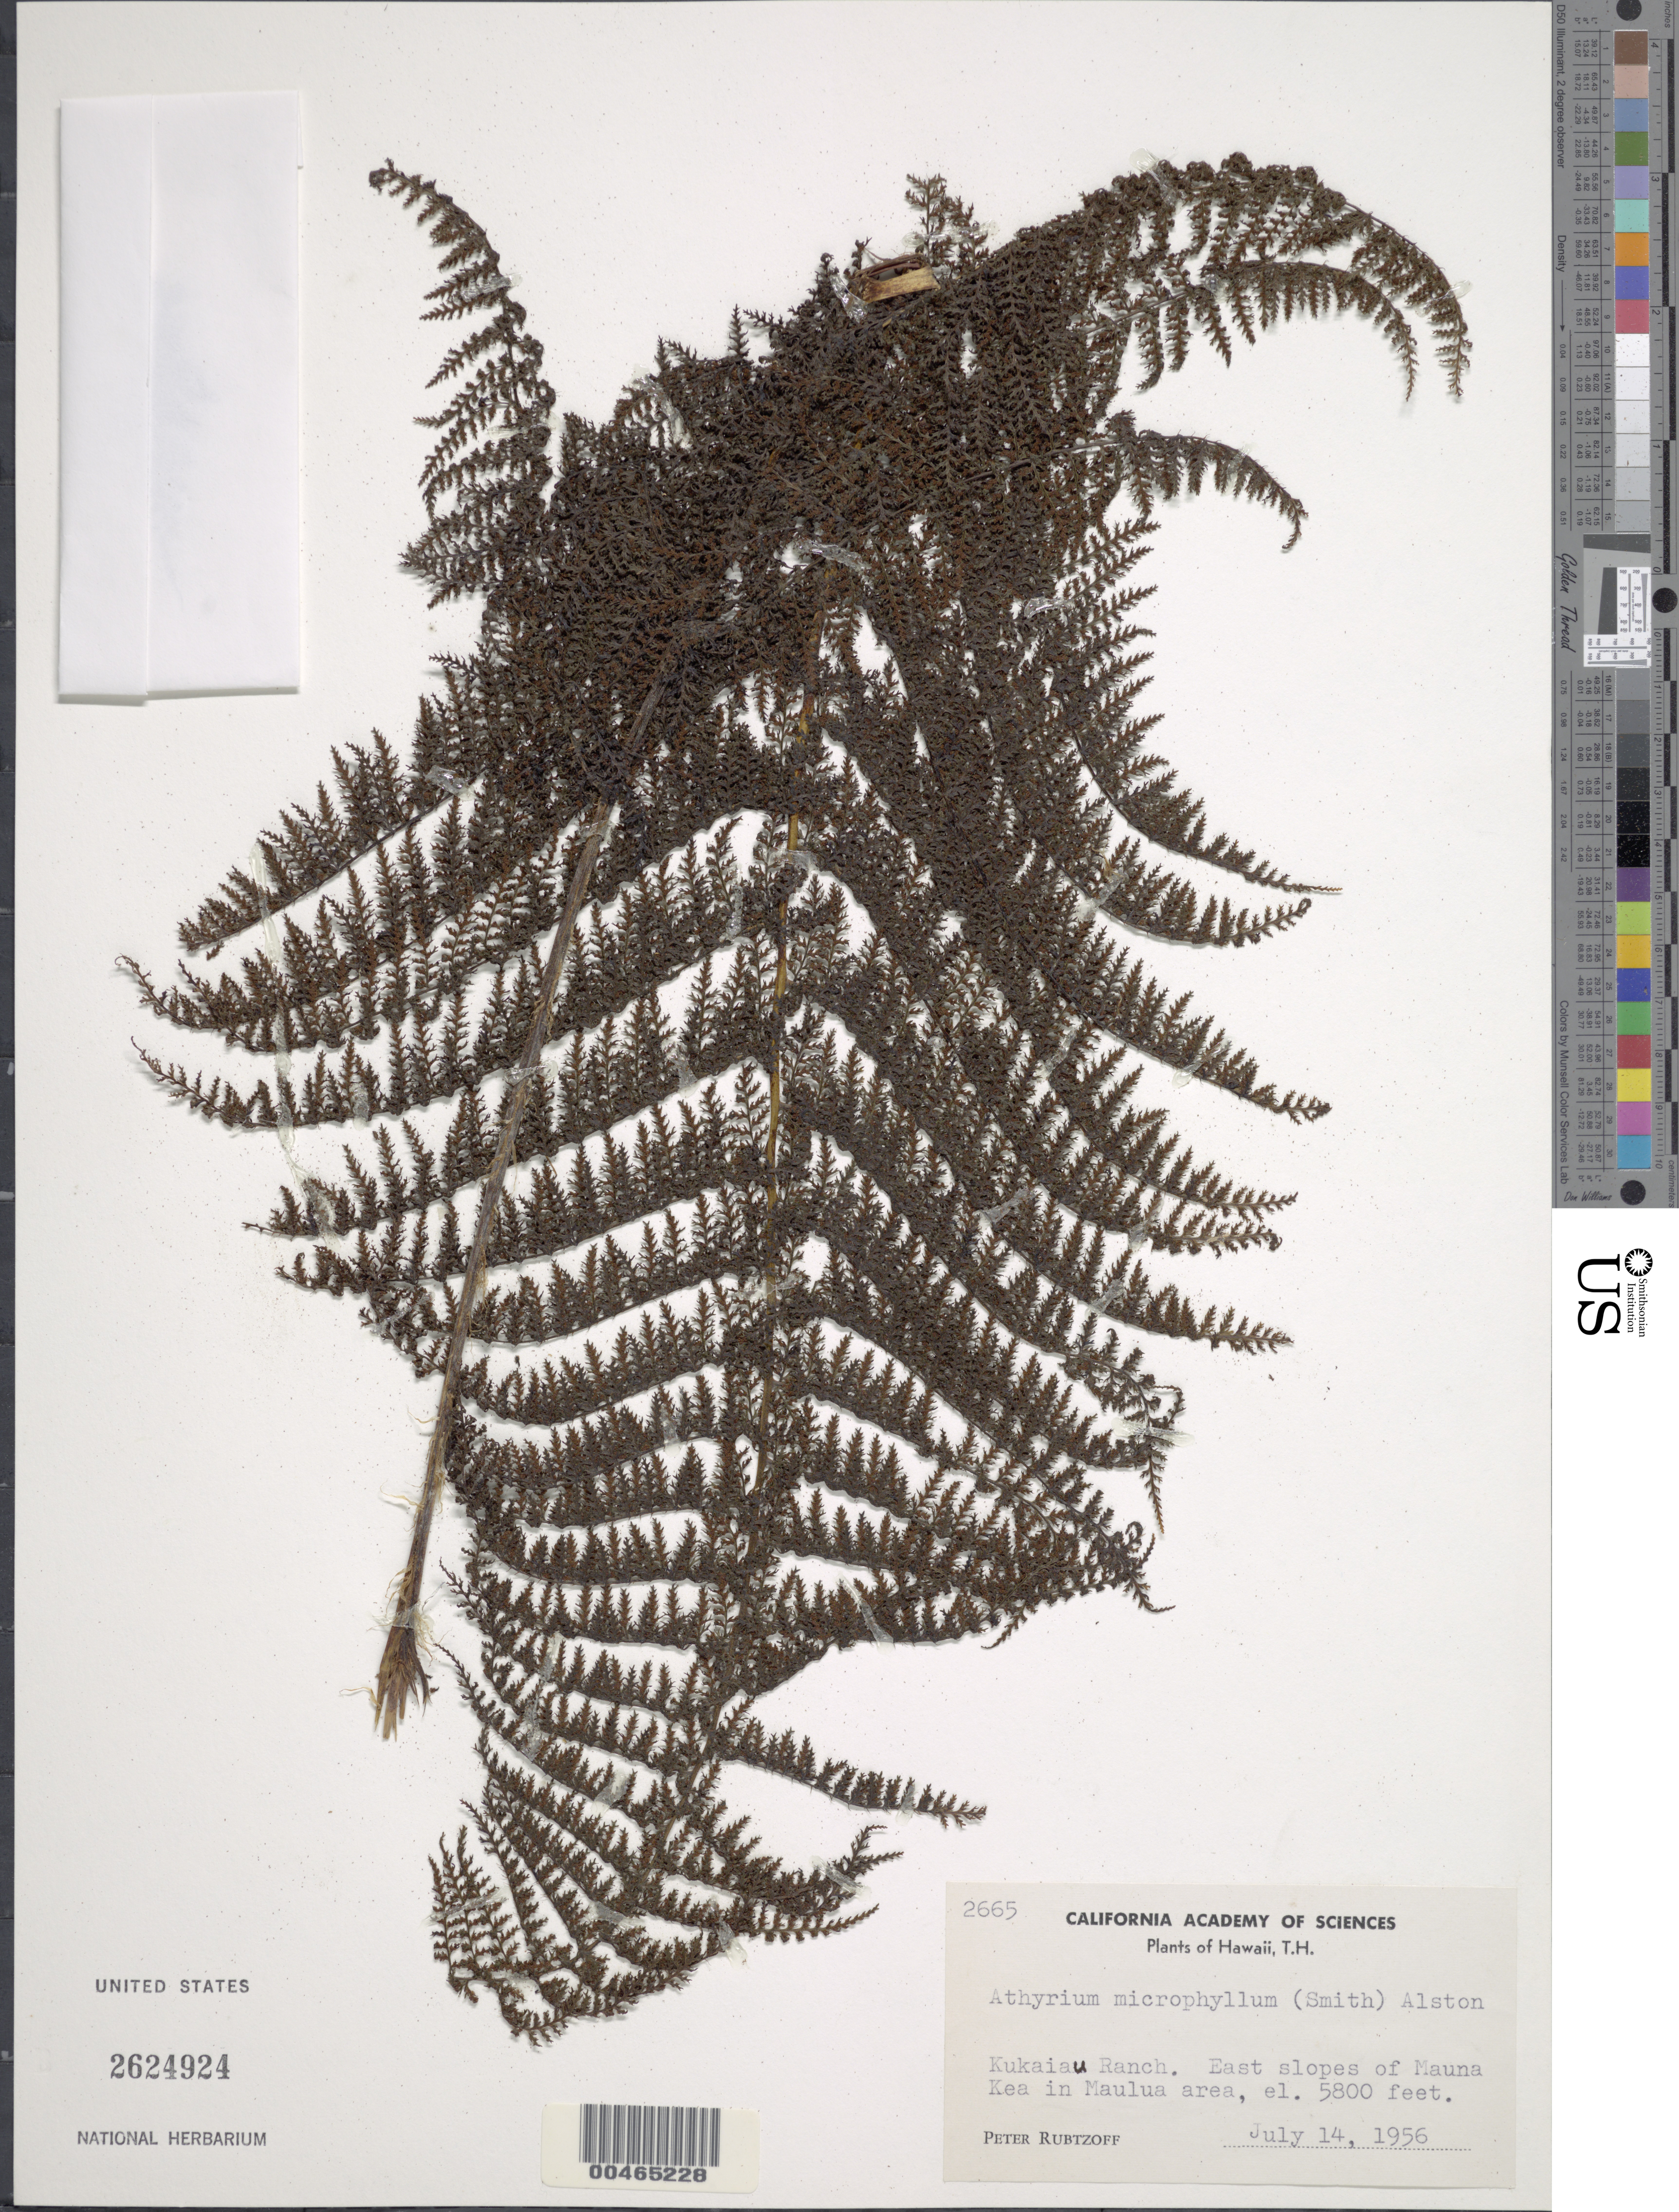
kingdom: Plantae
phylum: Tracheophyta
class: Polypodiopsida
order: Polypodiales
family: Athyriaceae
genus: Athyrium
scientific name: Athyrium microphyllum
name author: (Sm.) Alston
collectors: P. Bubtzoff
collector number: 2665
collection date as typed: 14 Jul 1956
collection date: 1956-07-14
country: United States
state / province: Hawaii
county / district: Hawaii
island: Hawaii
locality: Kukaiau Ranch, E slopes of Mauna Kea in Maulua area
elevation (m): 1768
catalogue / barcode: US 2624924